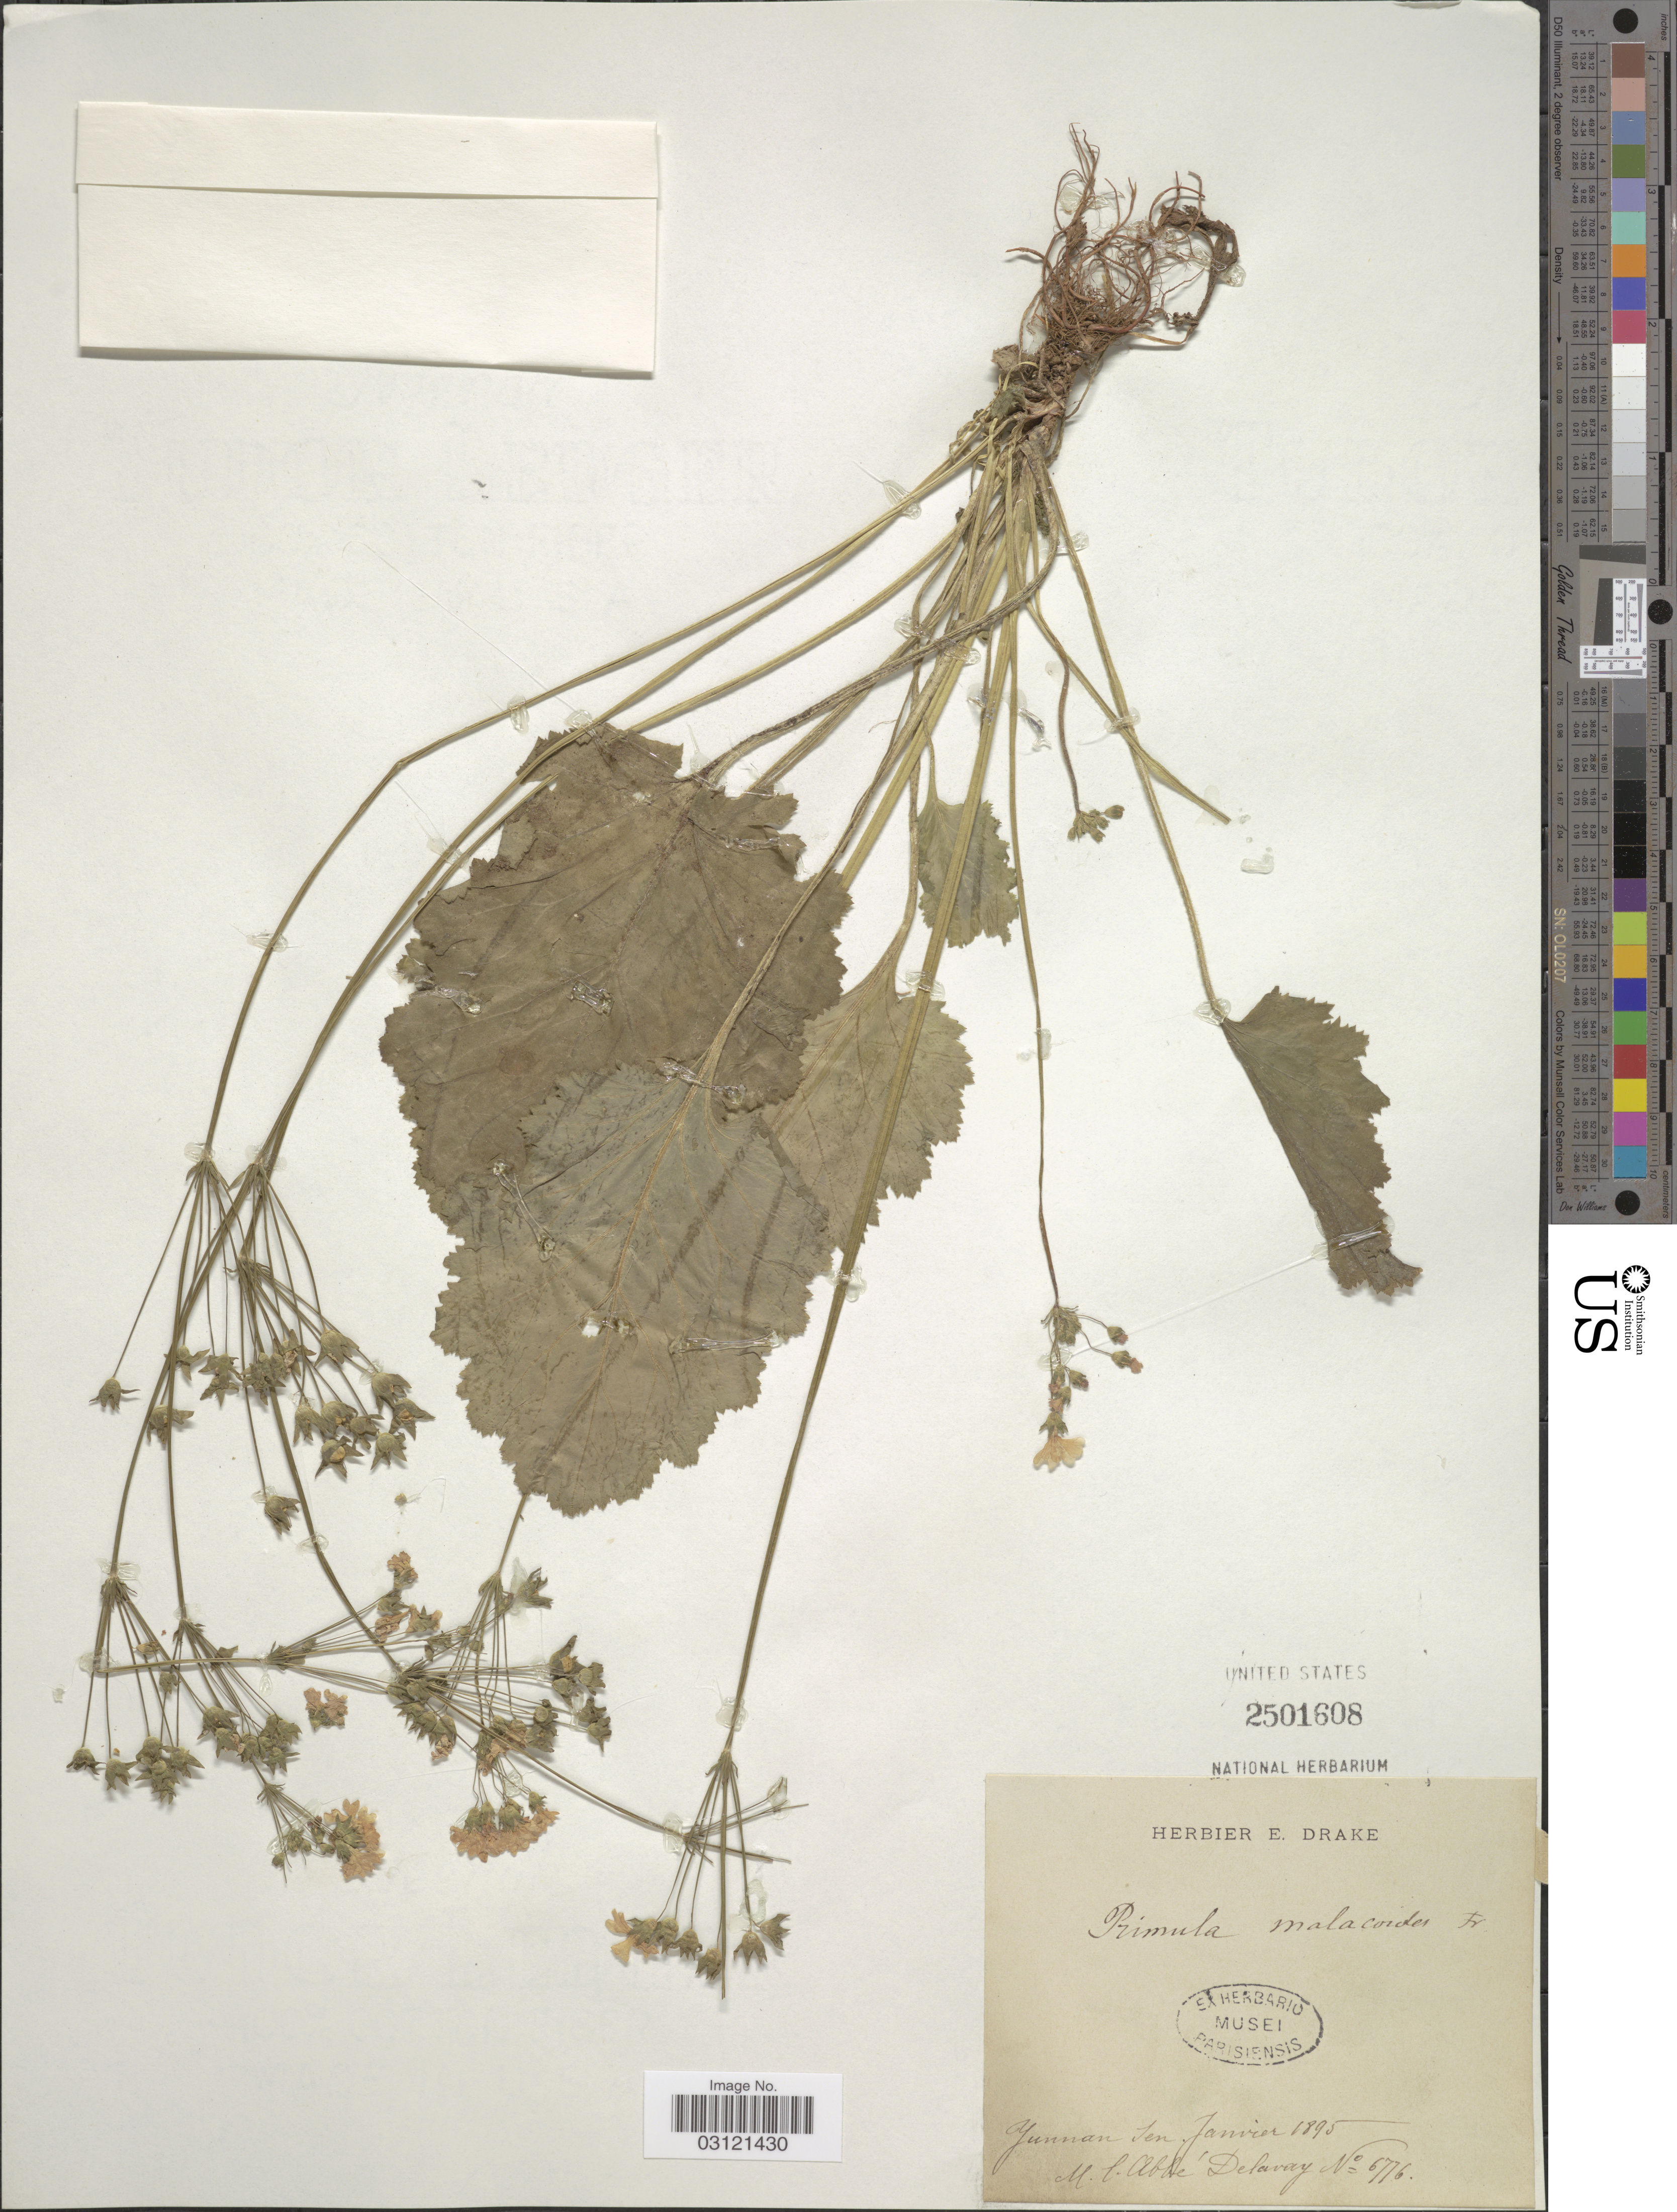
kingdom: Plantae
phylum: Tracheophyta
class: Magnoliopsida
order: Ericales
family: Primulaceae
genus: Primula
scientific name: Primula malacoides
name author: Franch.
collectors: P. Delavay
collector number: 6776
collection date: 1895-01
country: China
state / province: Yunnan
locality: Yunnan Sen.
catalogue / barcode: US 2501608